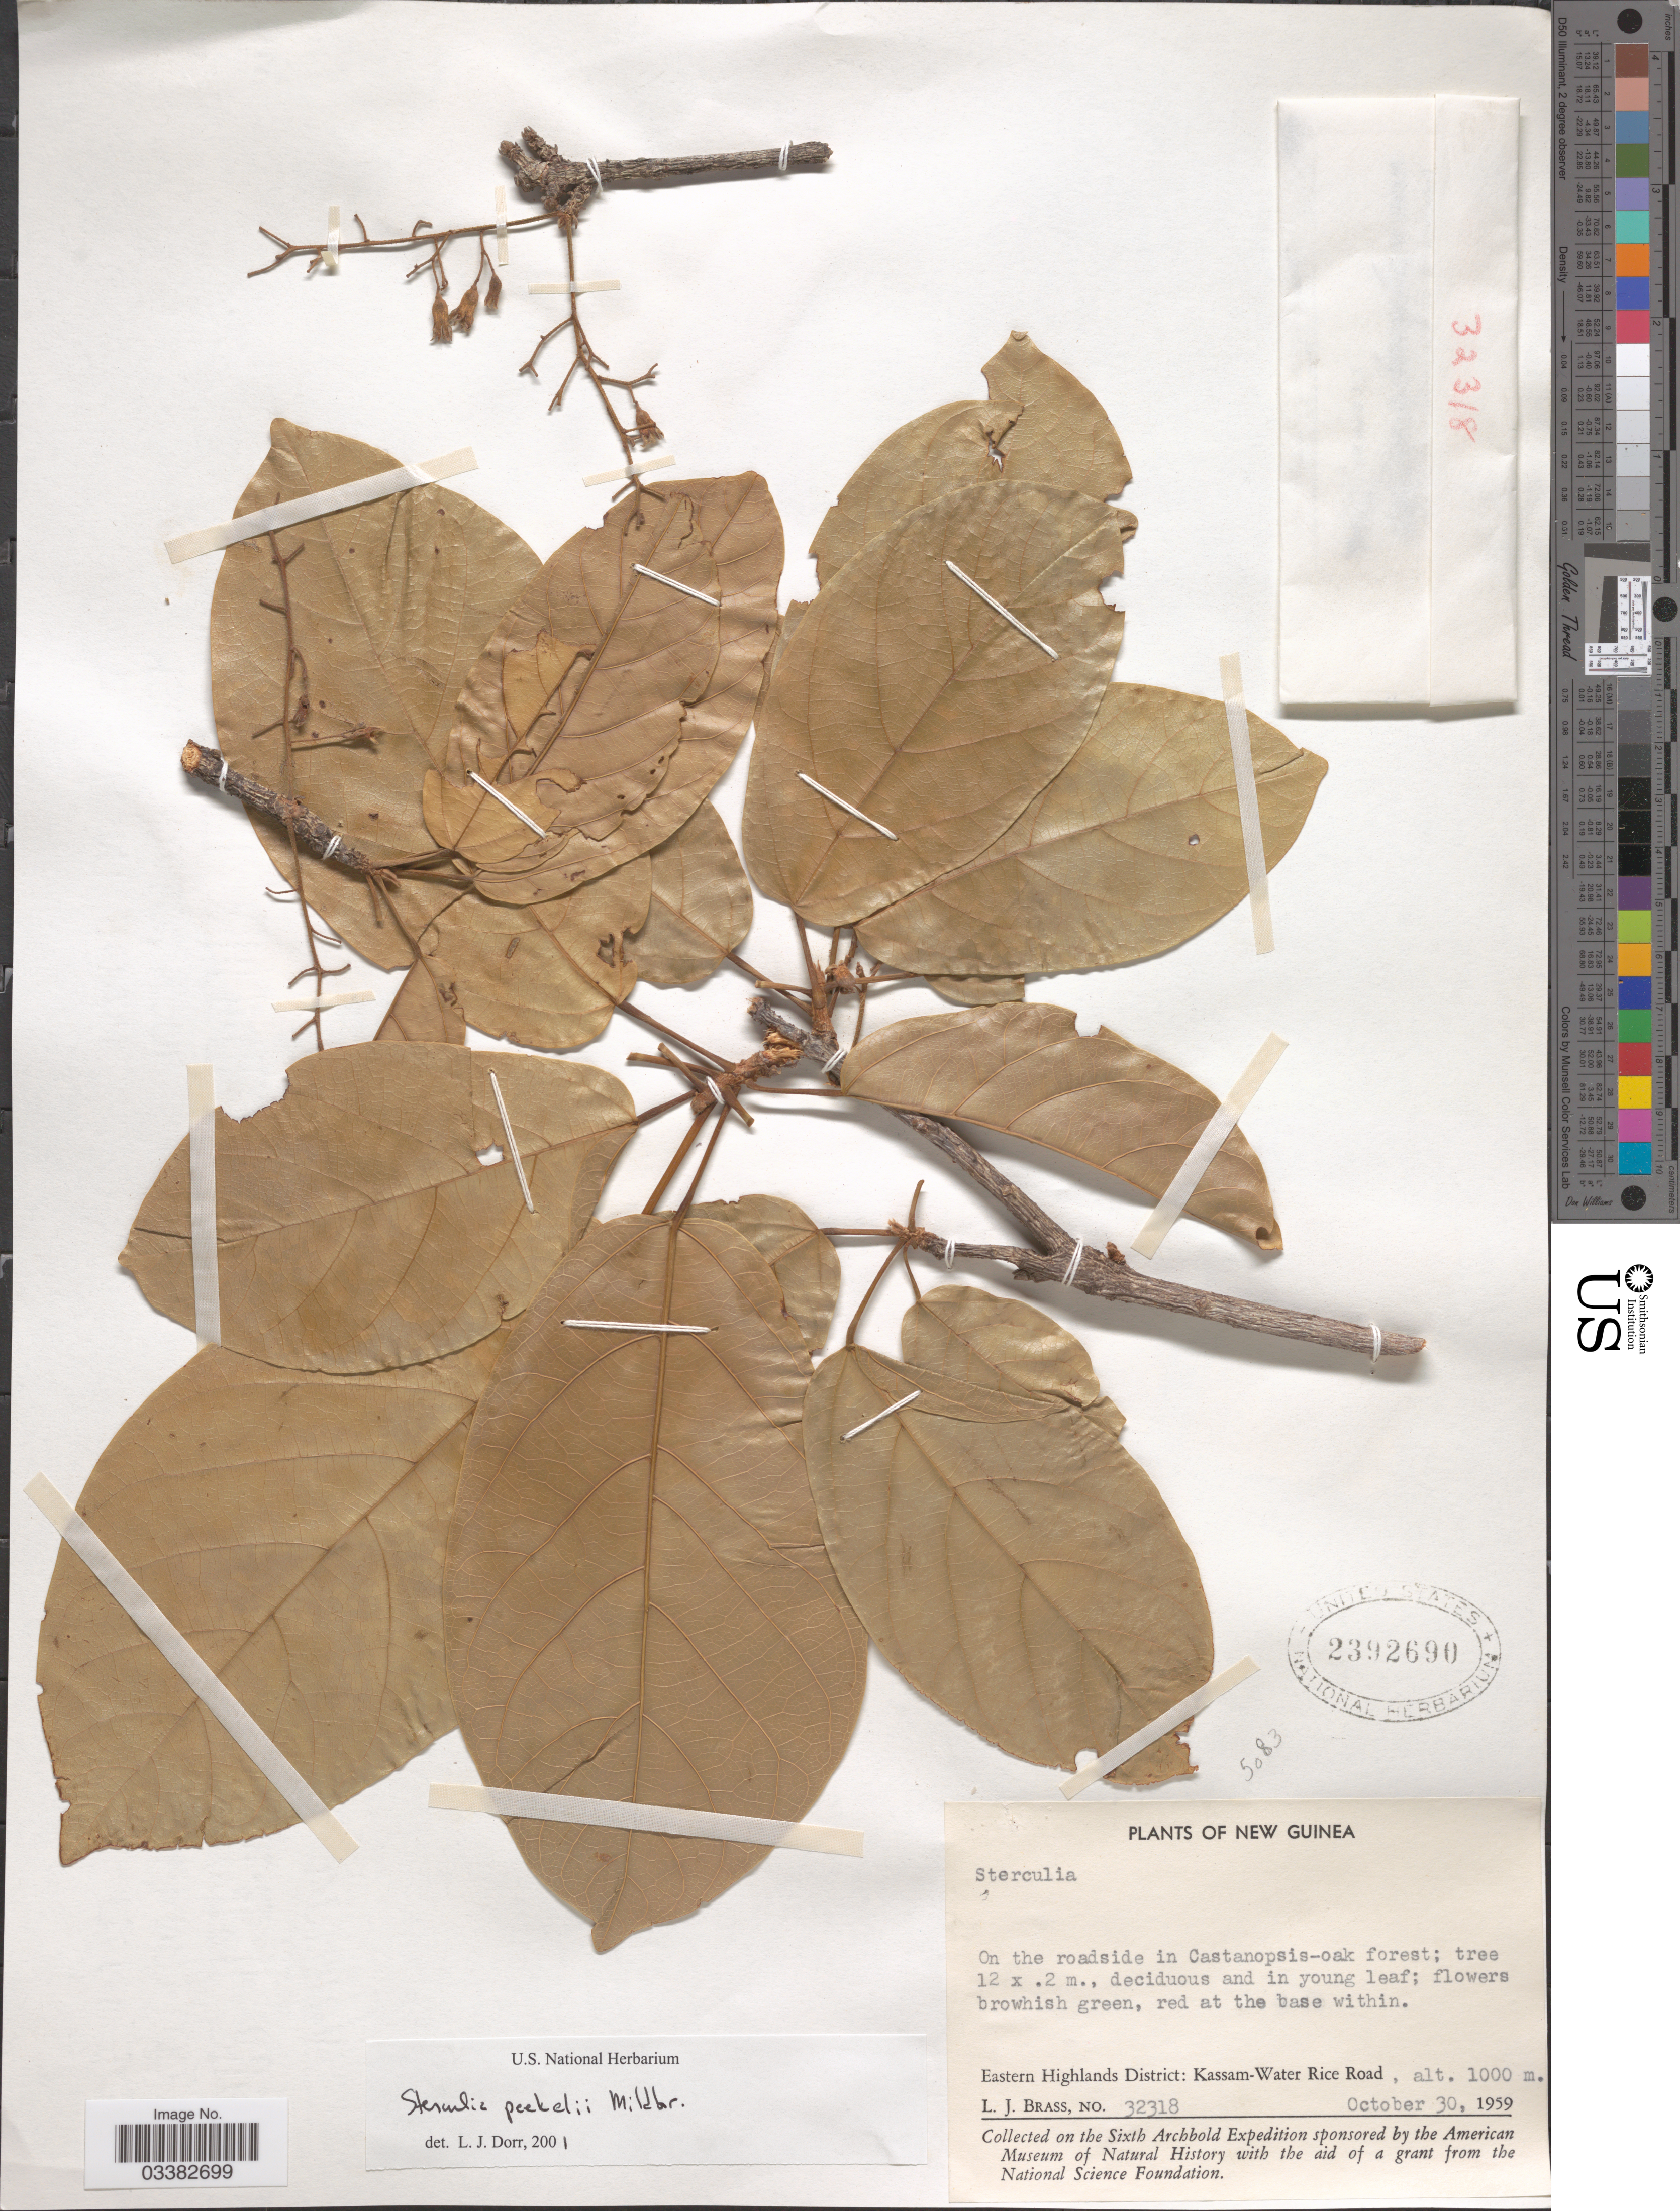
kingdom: Plantae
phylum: Tracheophyta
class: Magnoliopsida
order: Malvales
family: Malvaceae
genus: Sterculia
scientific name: Sterculia peekelii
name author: Mildbr.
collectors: L. J. Brass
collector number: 32318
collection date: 1959-10-30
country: Papua New Guinea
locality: New Guinea. Eastern Highlands District: Kassam-Water Rice Road.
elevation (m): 1000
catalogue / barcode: US 2392690